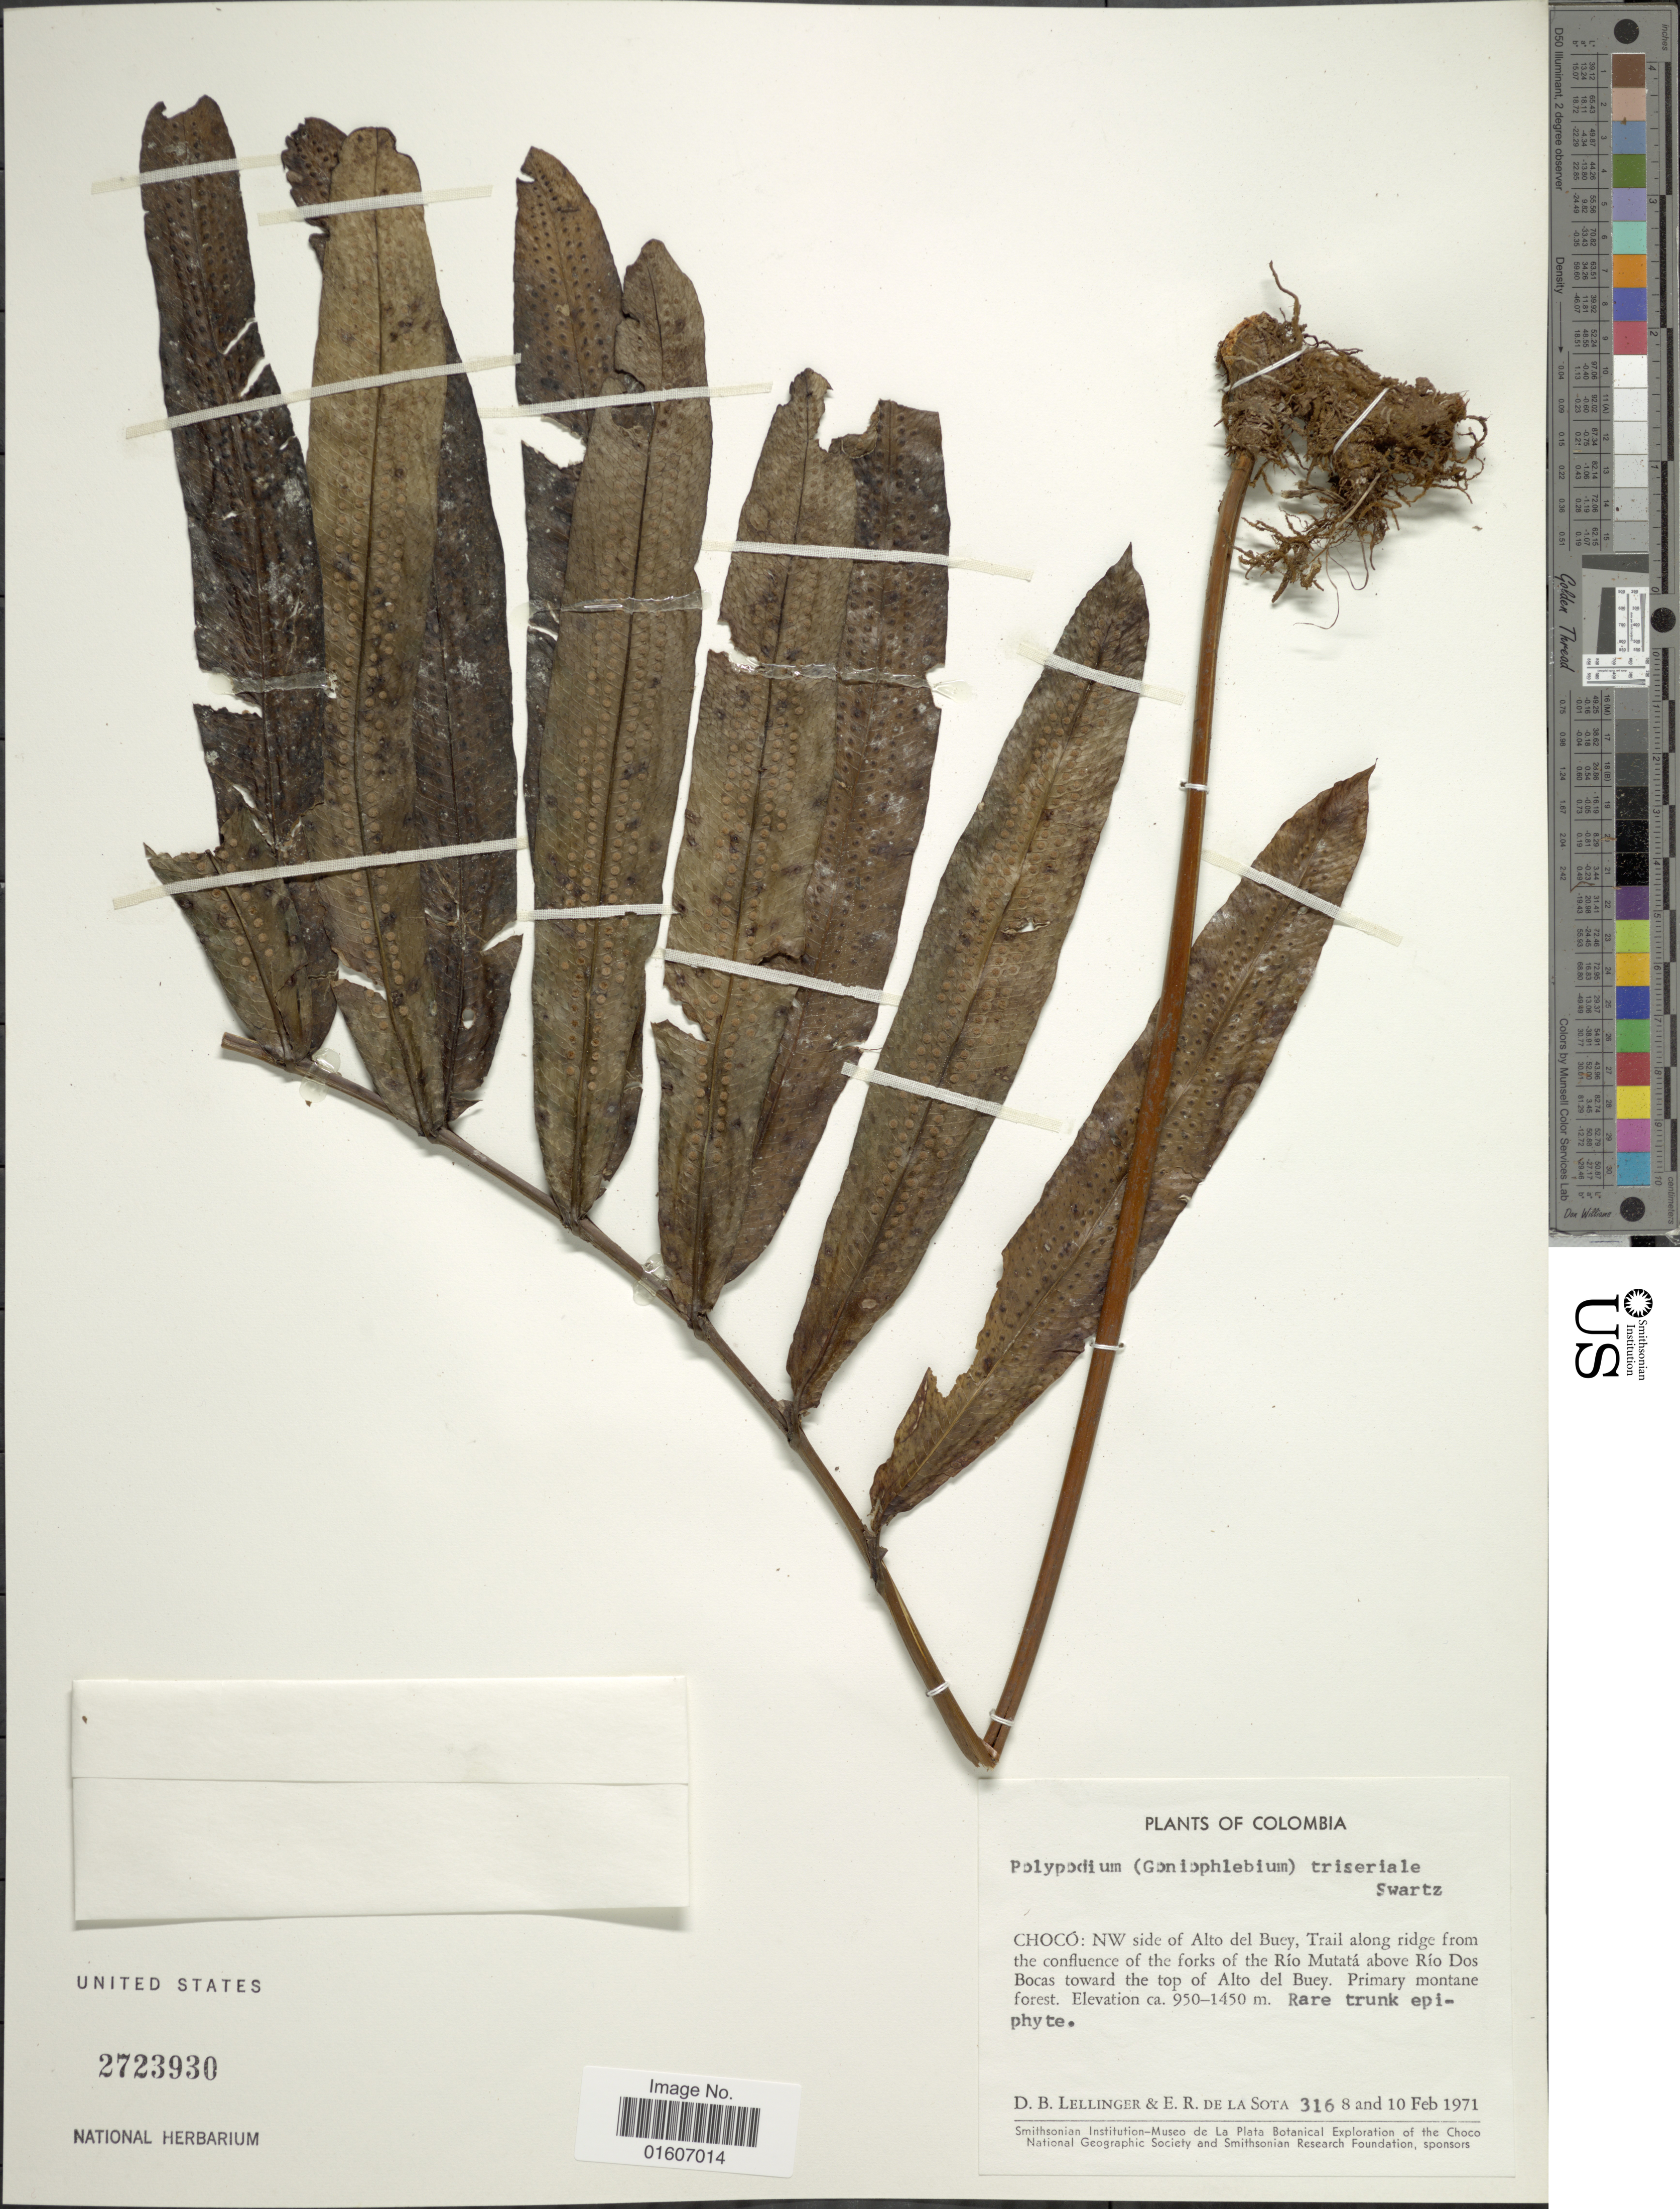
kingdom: Plantae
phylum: Tracheophyta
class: Polypodiopsida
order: Polypodiales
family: Polypodiaceae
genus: Serpocaulon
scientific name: Serpocaulon triseriale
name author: (Sw.) A.R. Sm.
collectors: D. B. Lellinger & E. R. de la Sota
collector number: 316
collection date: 1971-02-08/1971-02-10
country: Colombia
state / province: Chocó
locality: NW side of Alto del Buey, Trail along ridge from the confluence of the forks of the Río Mutatá above Río Dos Bocas toward the top of Alto del Buey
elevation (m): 950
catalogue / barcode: US 2723930